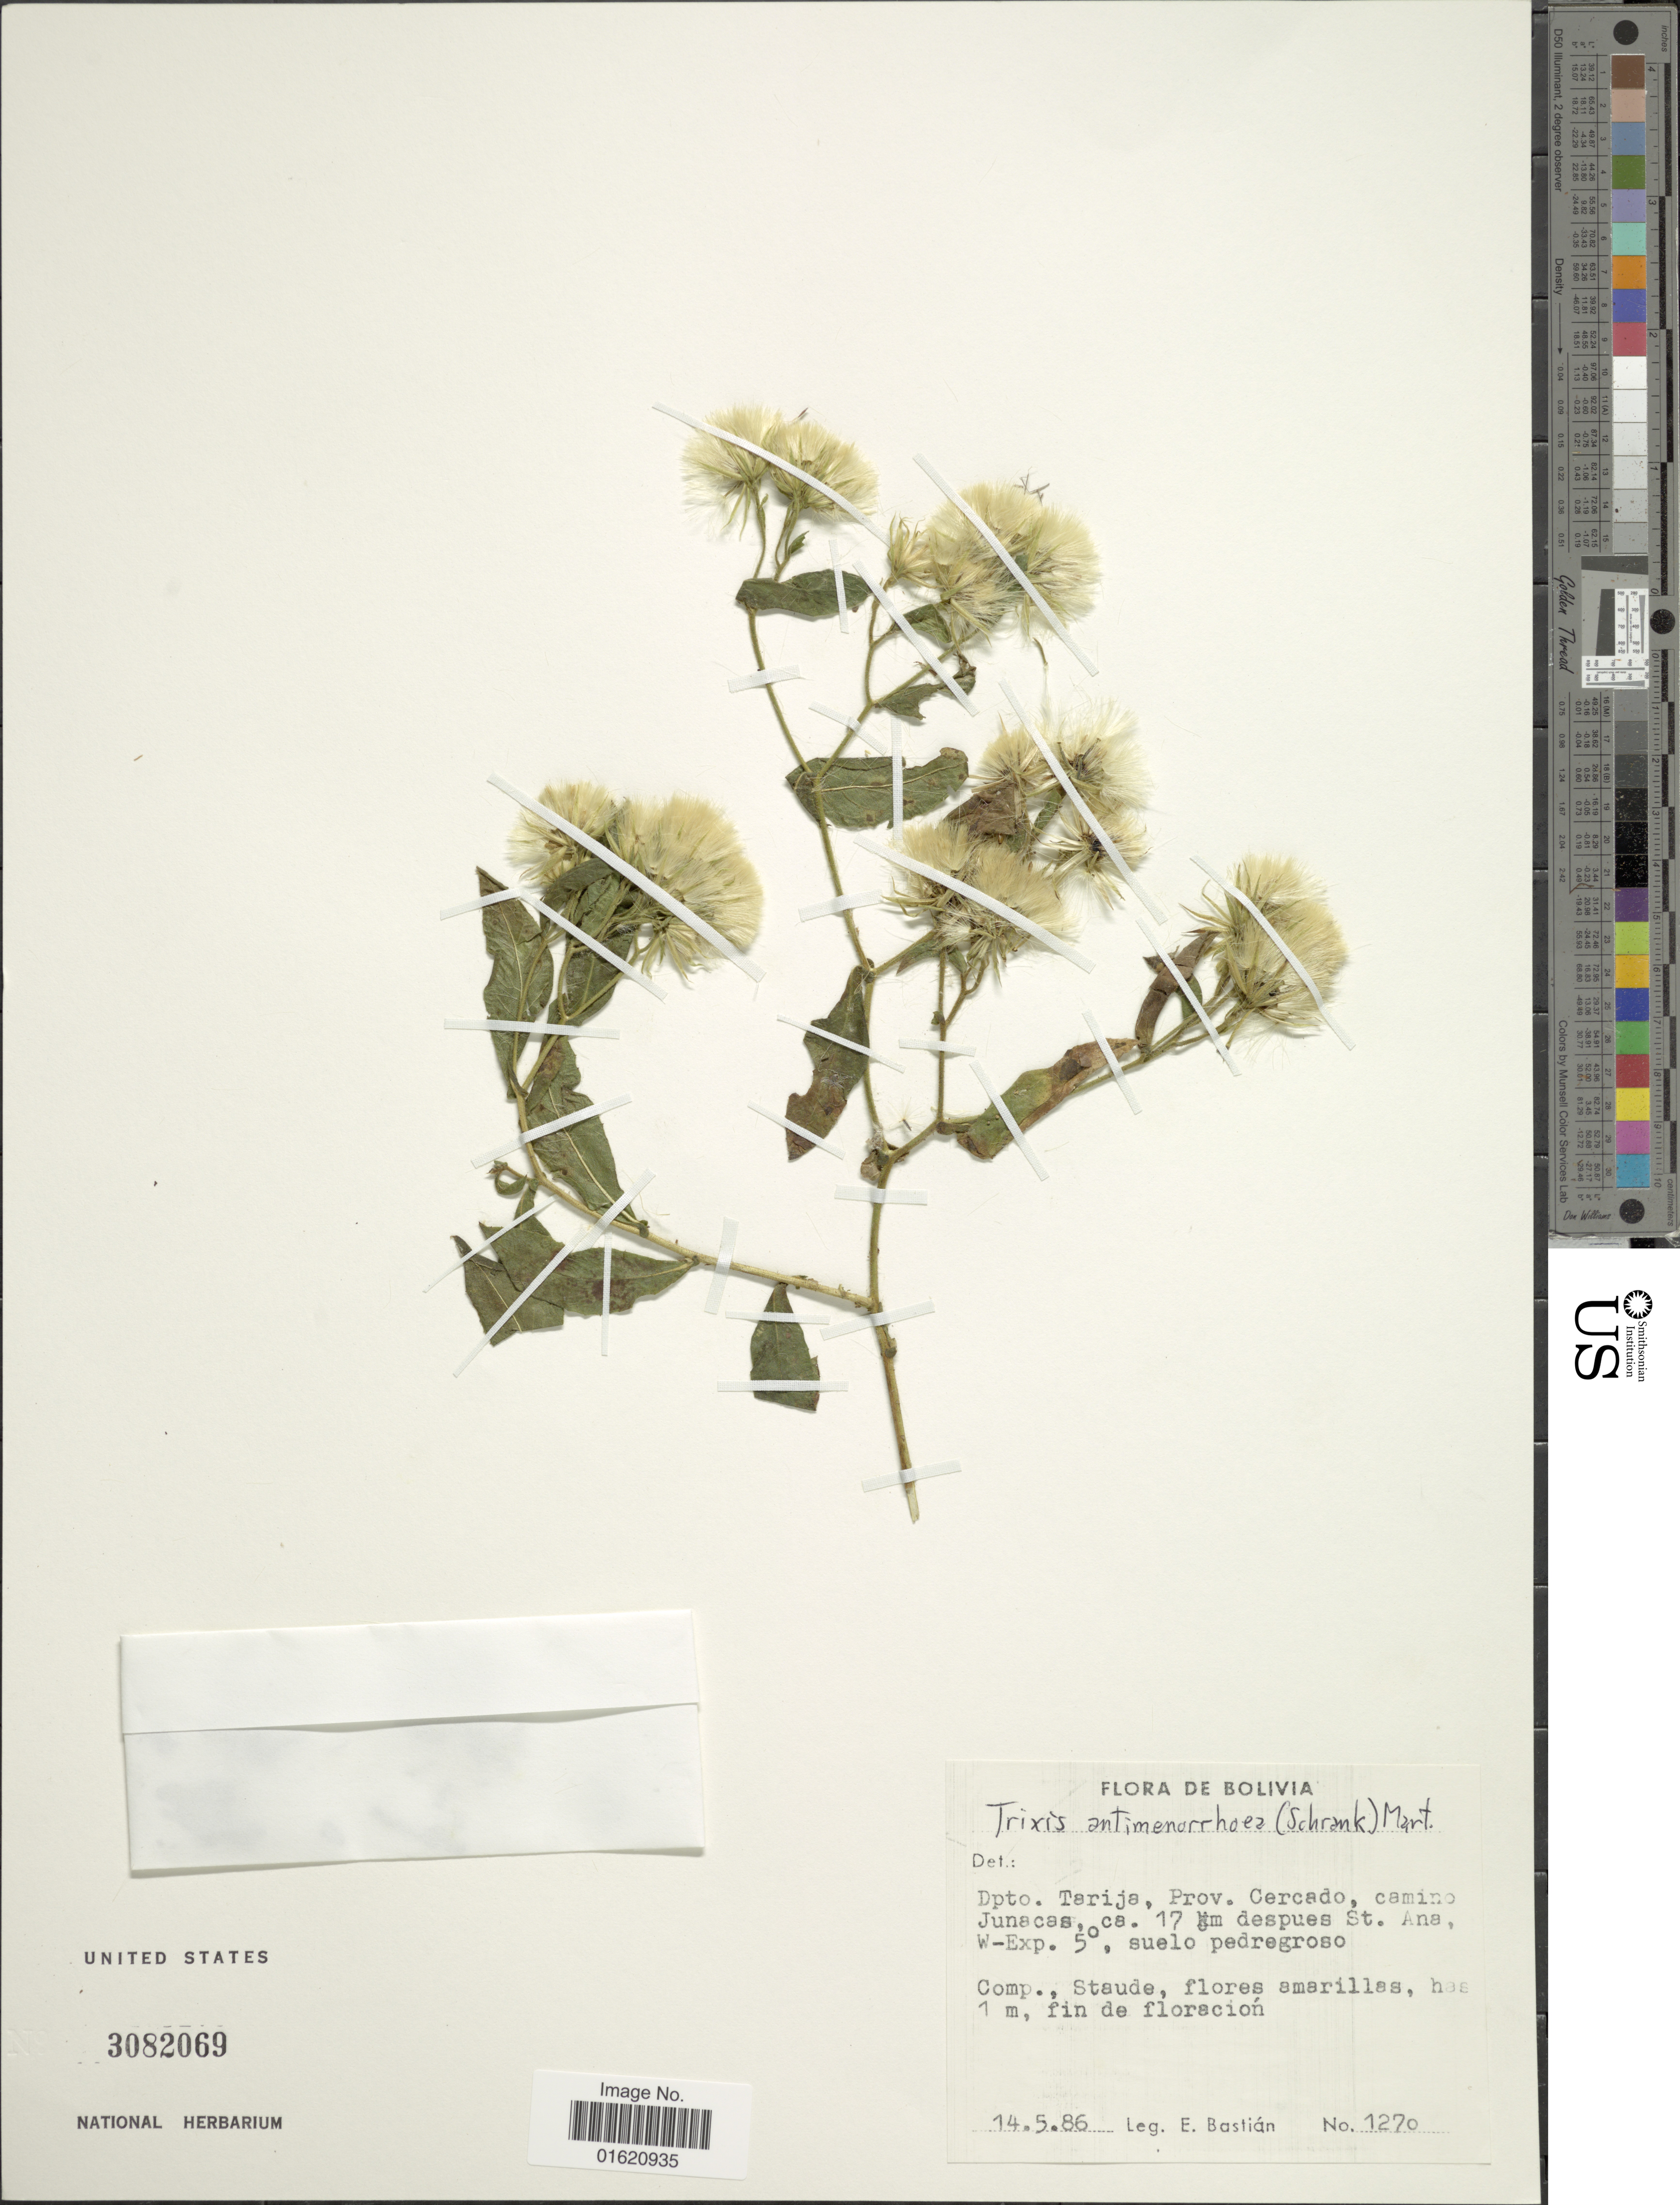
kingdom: Plantae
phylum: Tracheophyta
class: Magnoliopsida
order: Asterales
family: Asteraceae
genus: Trixis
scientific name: Trixis antimenorrhoea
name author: (Schrank) Mart. ex Kuntze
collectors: E. Bastian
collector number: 1270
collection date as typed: Transcribed d/m/y: 14/5/86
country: Bolivia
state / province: Tarija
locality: Prov. Cercado, camino Junacas, ca. 17 km despues St. Ana, W. Exp. 5°, suelo pedregroso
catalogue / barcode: US 3082069